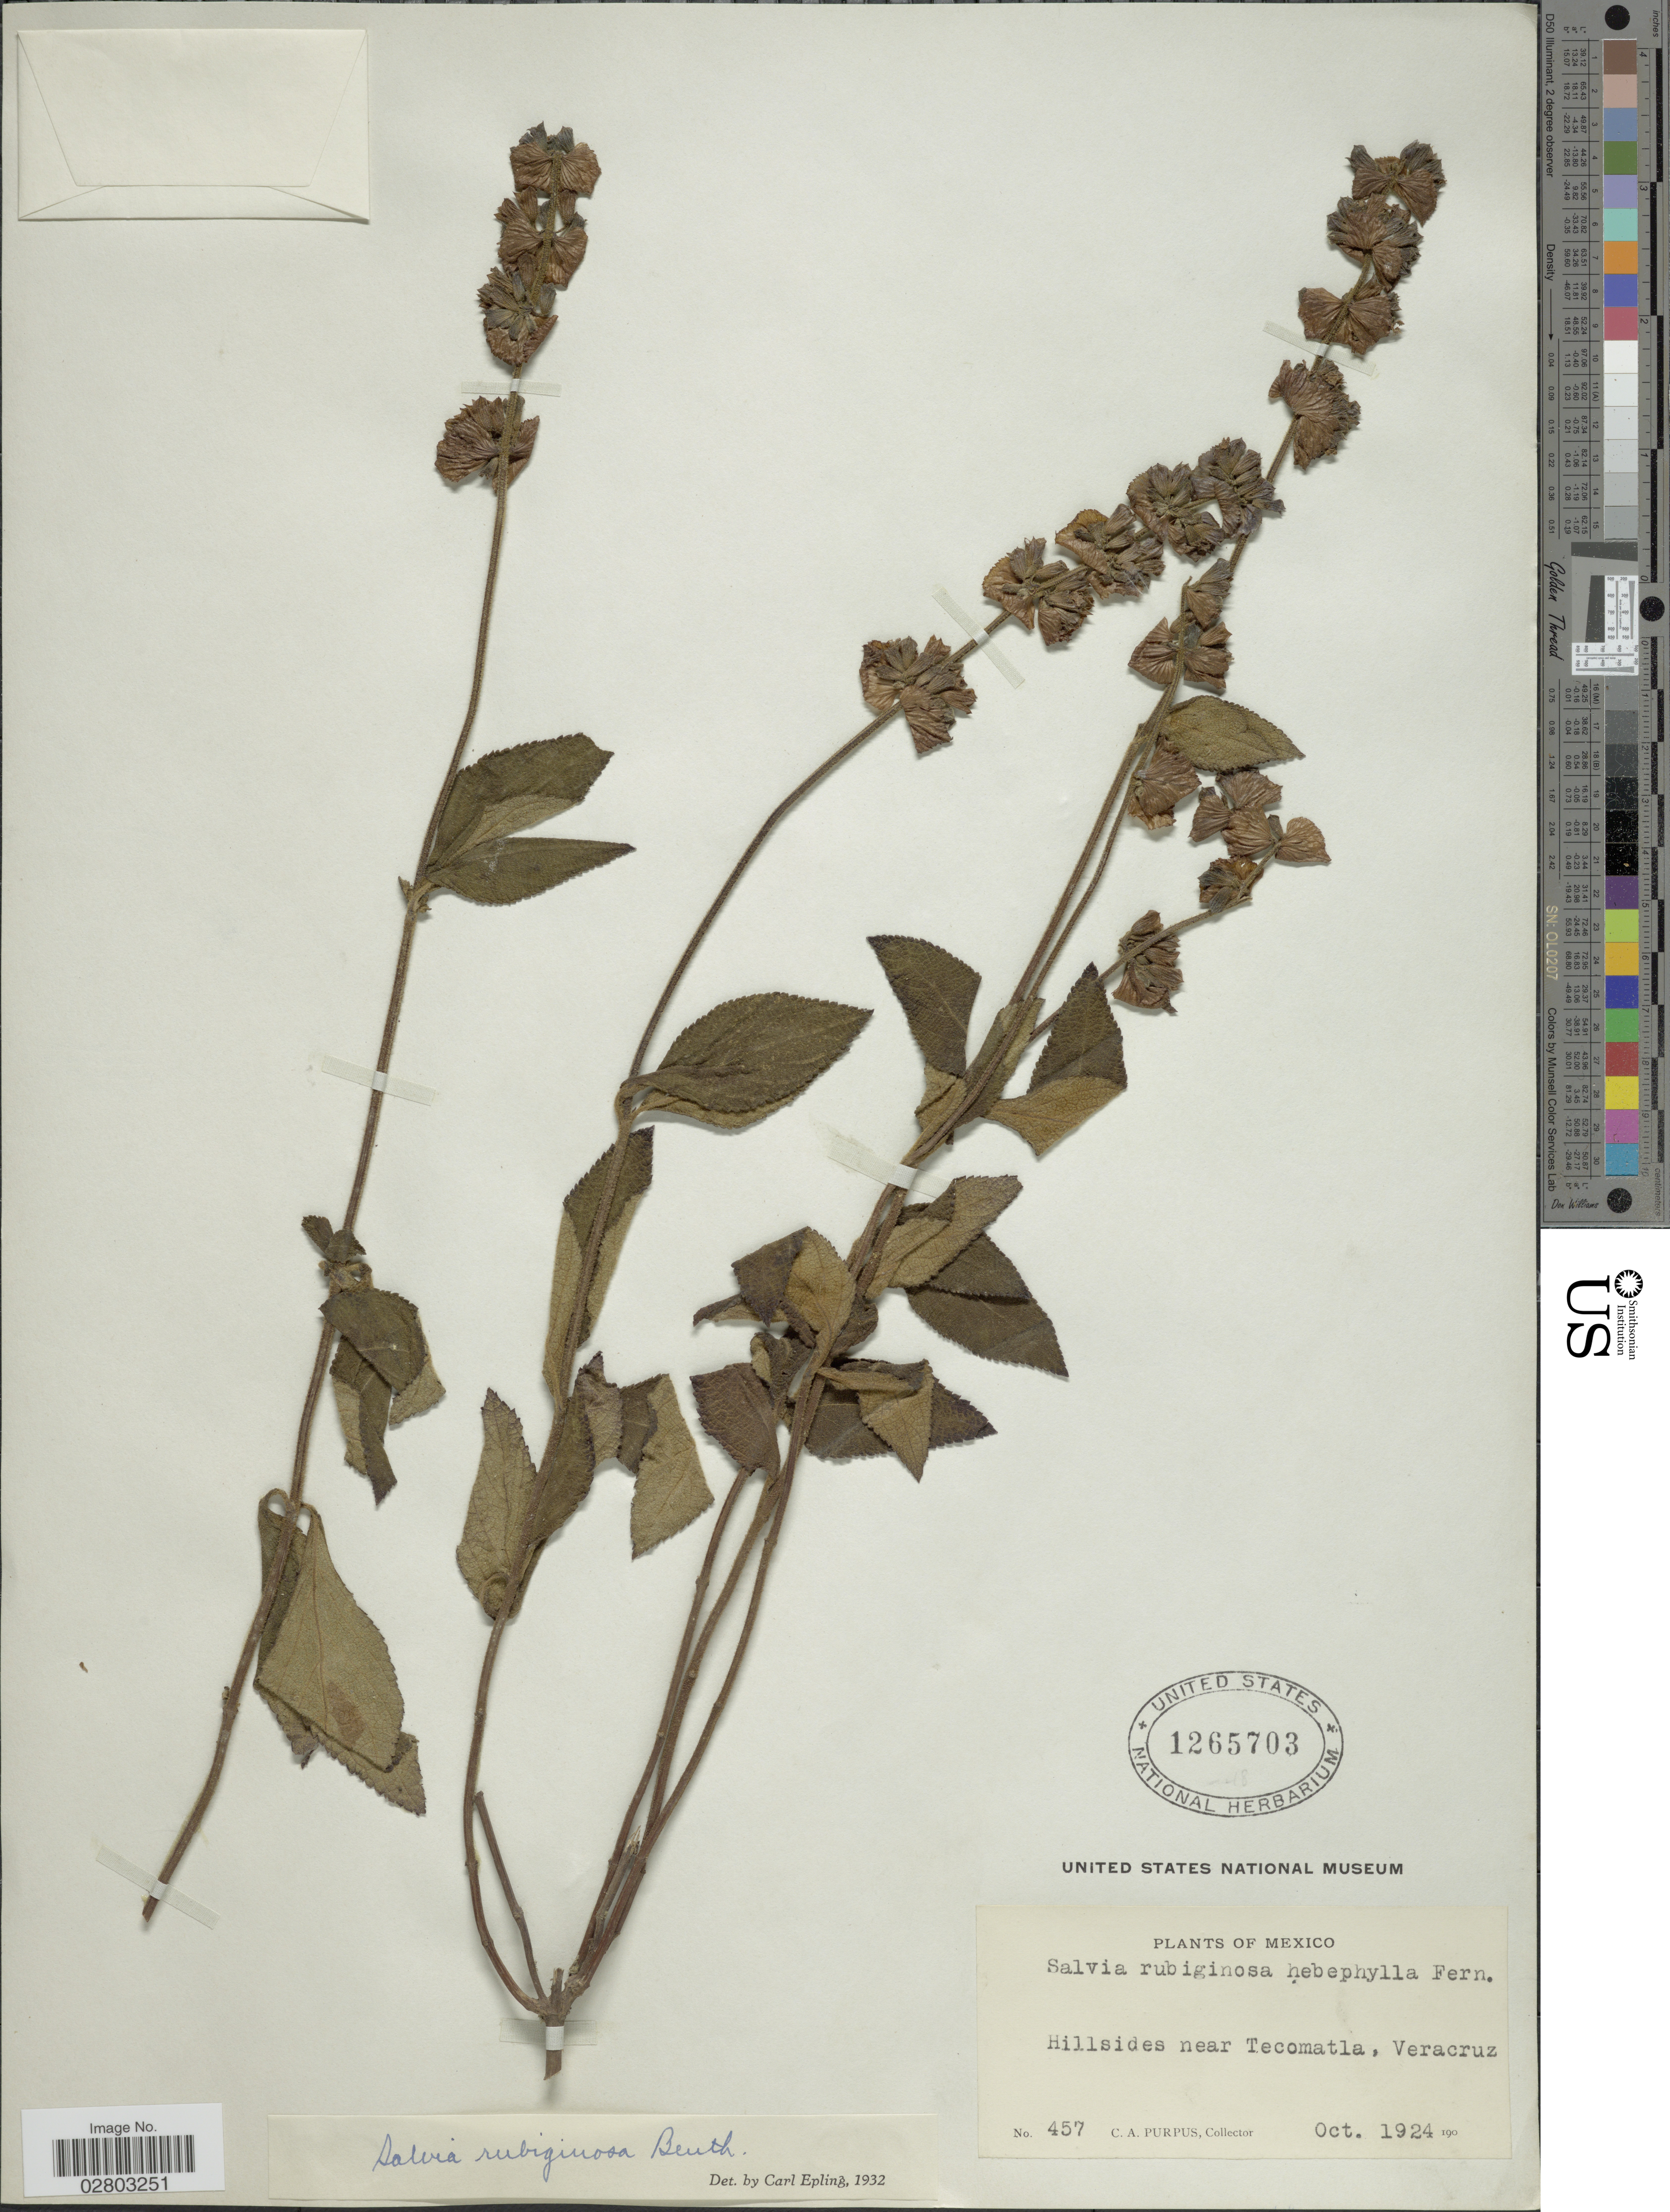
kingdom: Plantae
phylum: Tracheophyta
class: Magnoliopsida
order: Lamiales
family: Lamiaceae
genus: Salvia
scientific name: Salvia rubiginosa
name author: Benth.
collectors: C. A. Purpus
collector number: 457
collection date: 1924-10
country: Mexico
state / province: Veracruz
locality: Hillsides near Tecomatla, Veracruz.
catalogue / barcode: US 1265703